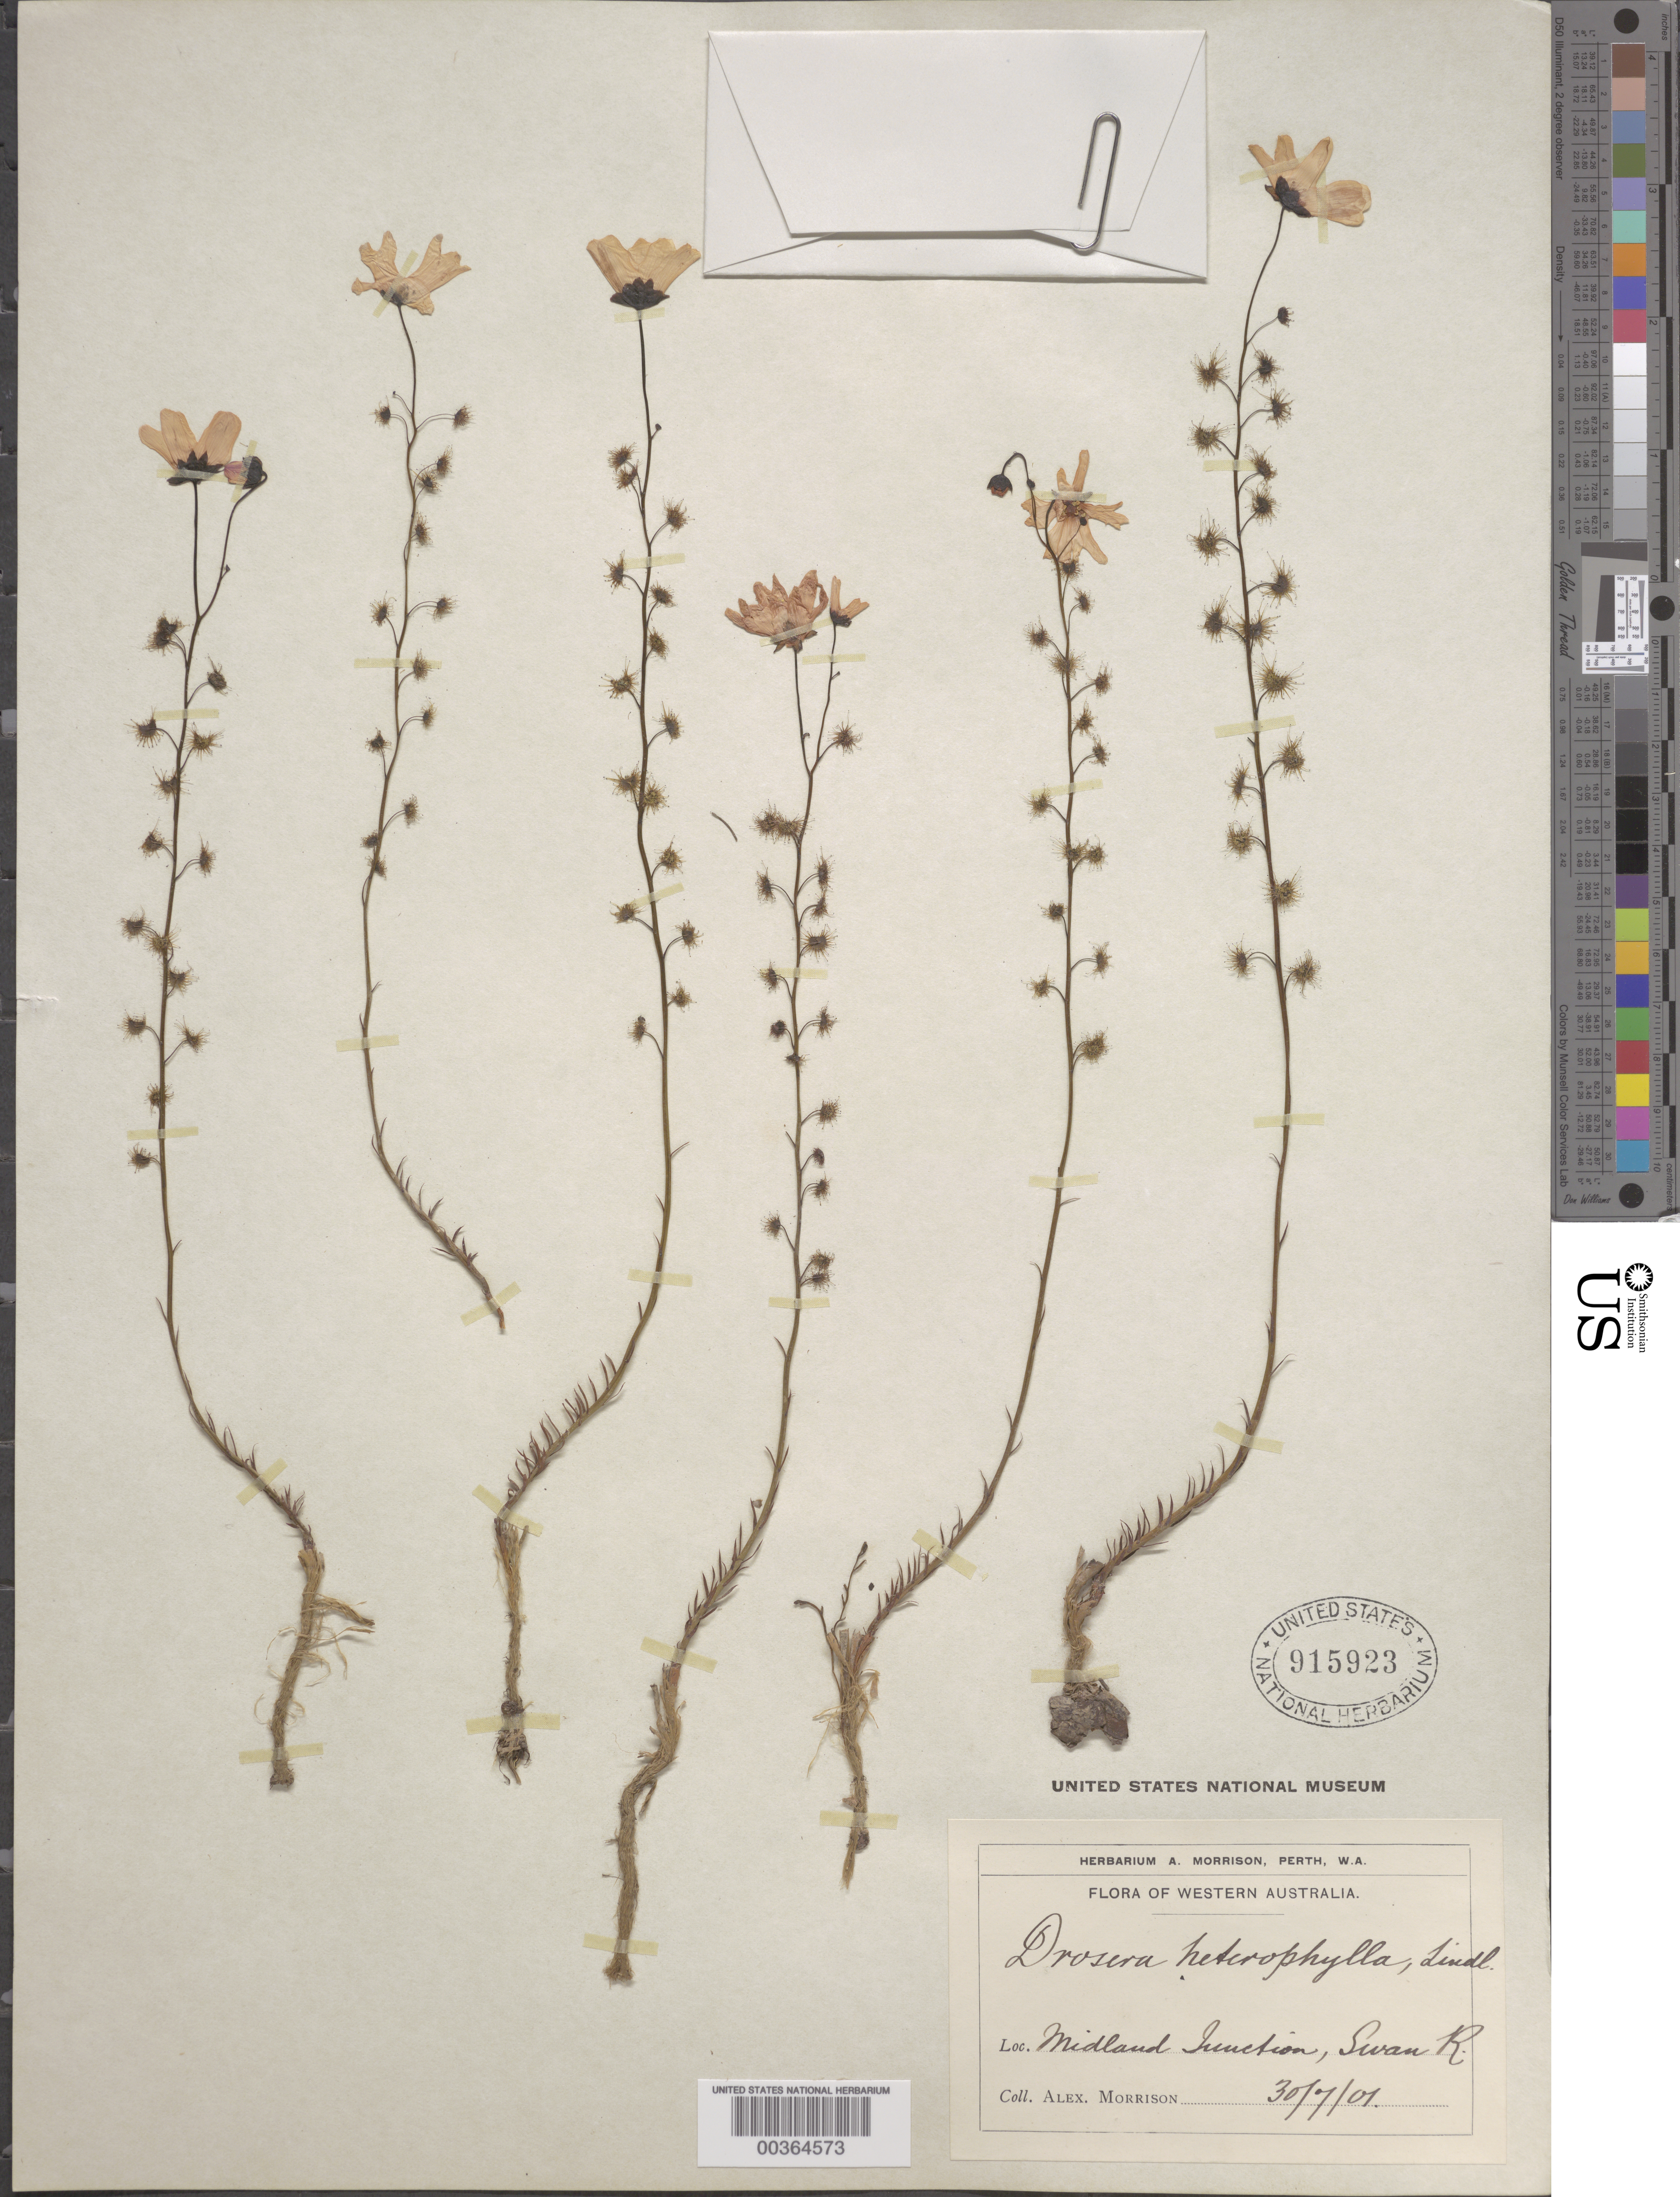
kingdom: Plantae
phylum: Tracheophyta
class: Magnoliopsida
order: Caryophyllales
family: Droseraceae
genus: Drosera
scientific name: Drosera heterophylla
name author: Lindl.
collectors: A. Morrison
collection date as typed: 30 Jul 1901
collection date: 1901-07-30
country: Australia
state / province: Western Australia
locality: Swan river, midland junction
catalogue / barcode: US 915923